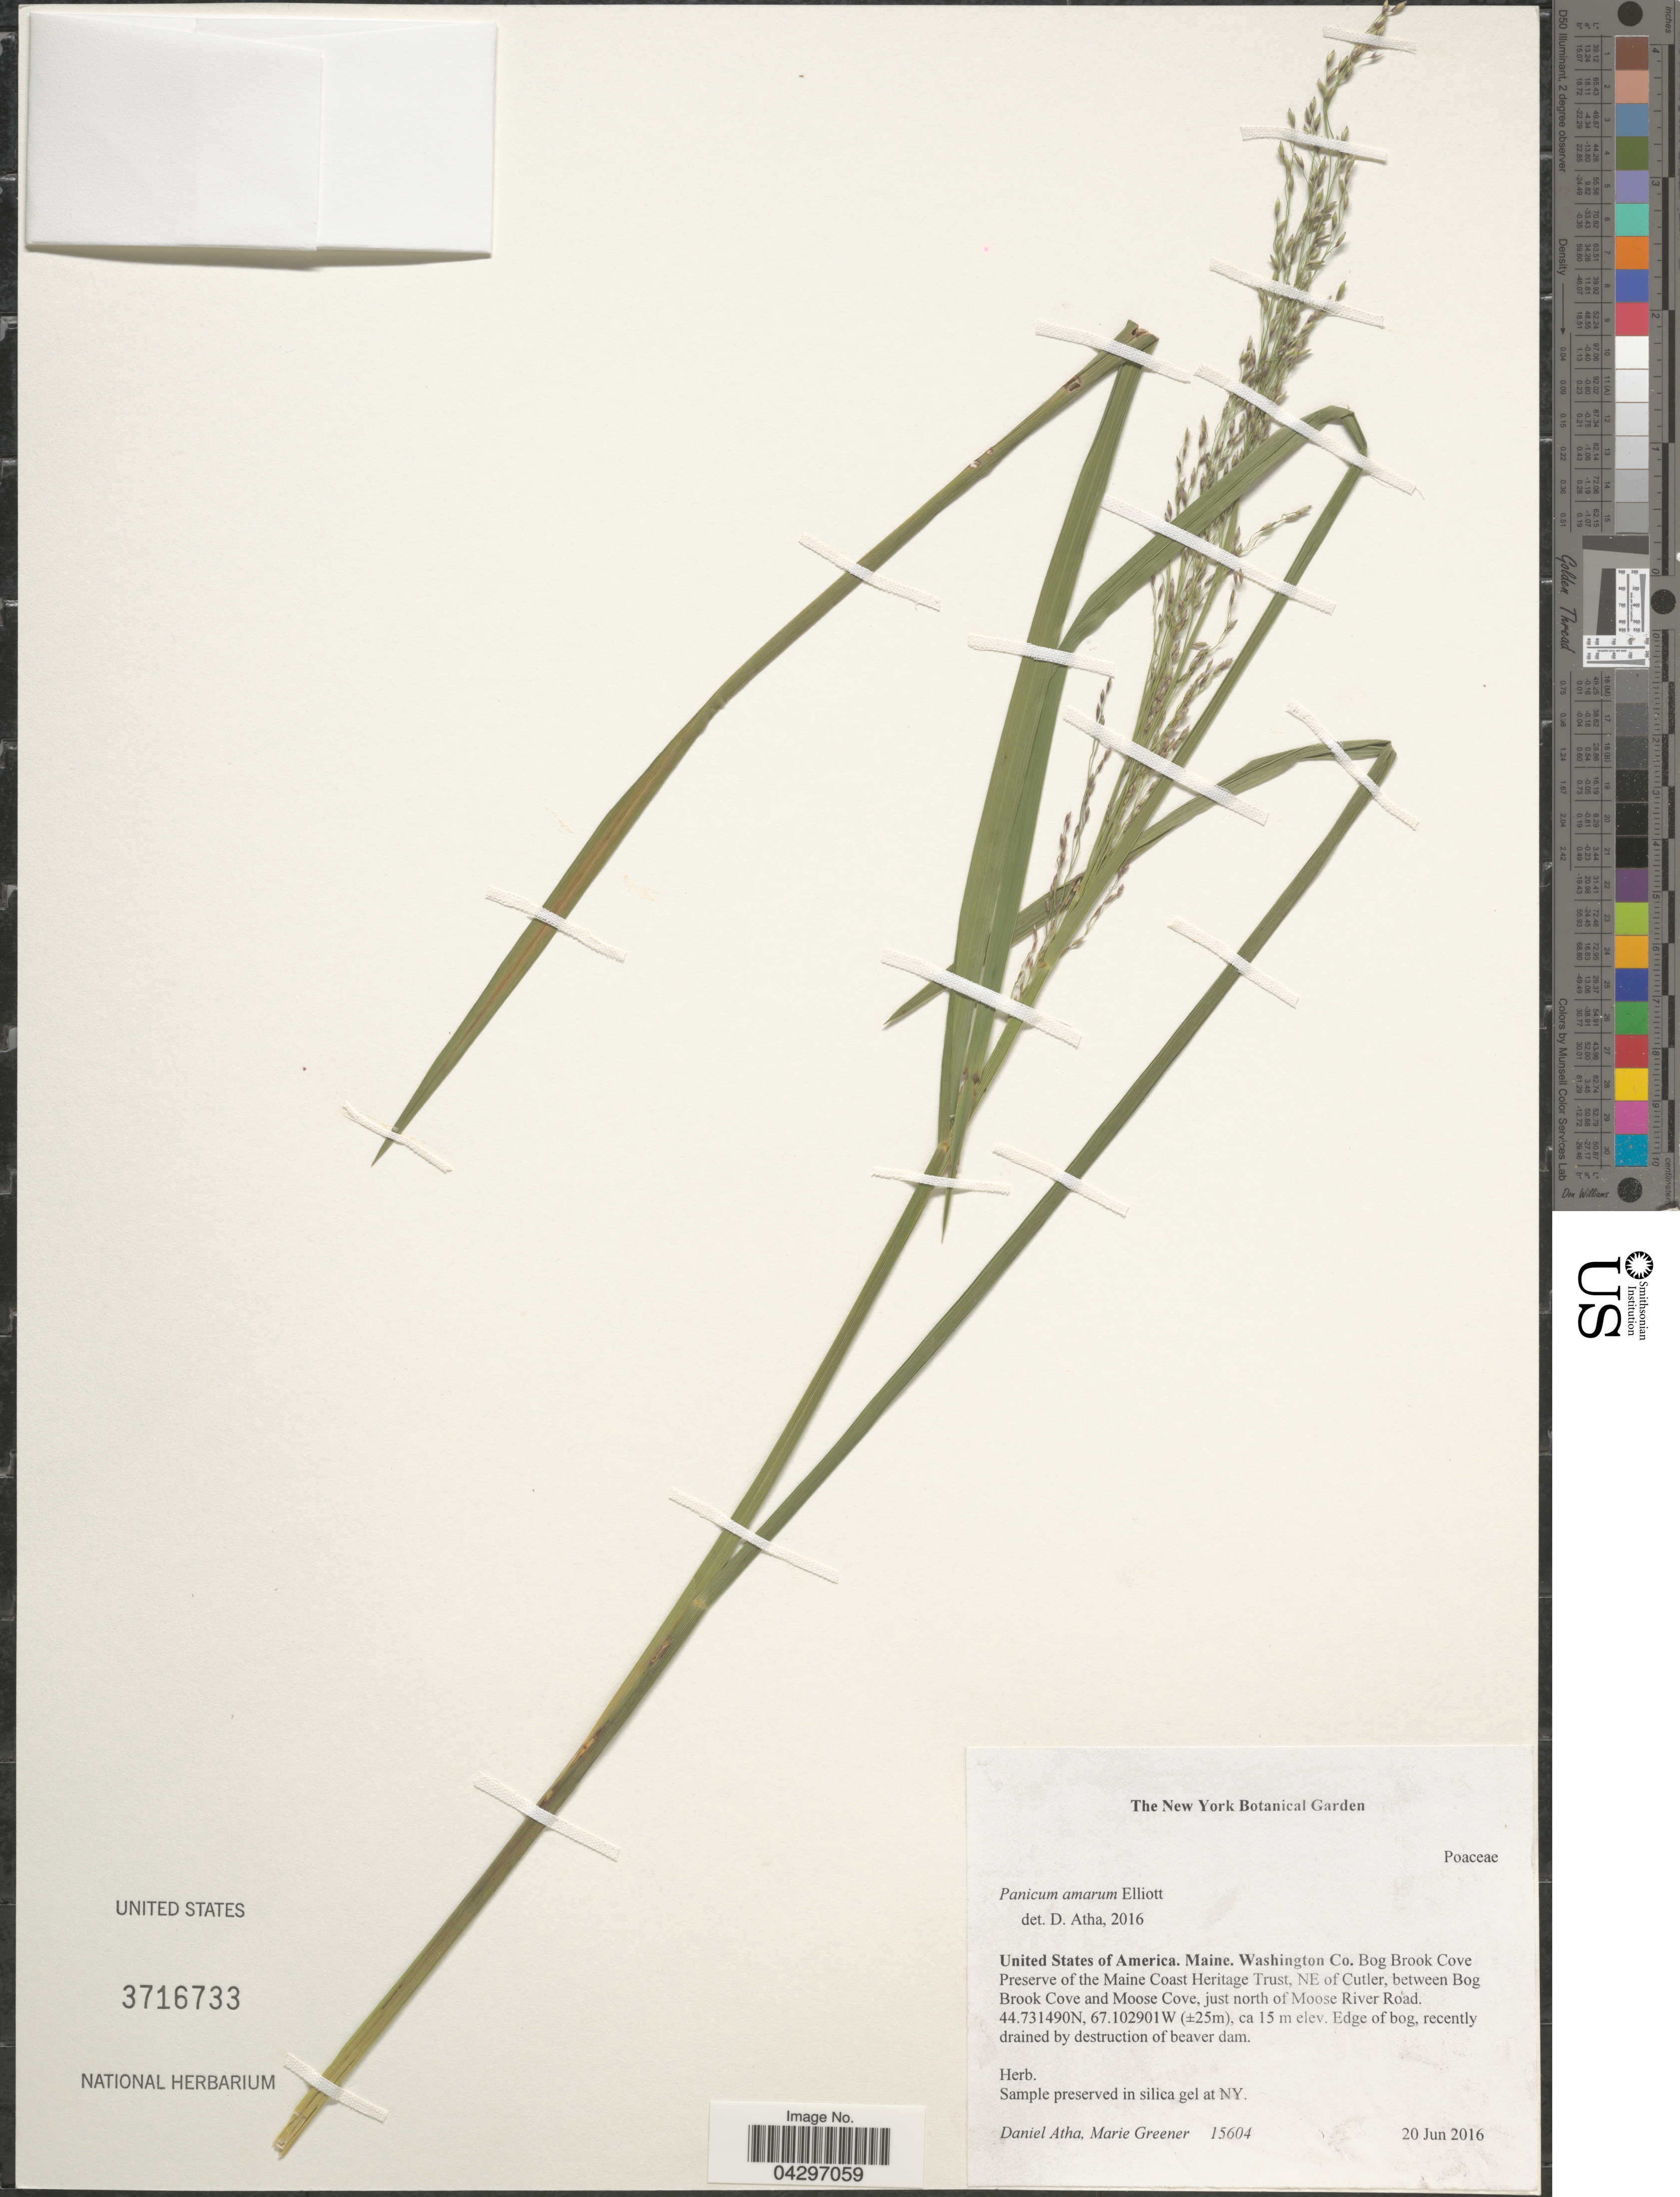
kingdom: Plantae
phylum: Tracheophyta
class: Liliopsida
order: Poales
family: Poaceae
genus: Panicum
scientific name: Panicum amarum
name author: Elliott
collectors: D. Atha & M. Greener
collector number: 15604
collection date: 2016-06-20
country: United States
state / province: Maine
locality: Washington Co. Bog Brook Cove Preserve of the Maine Coast Heritage Trust, NE of Cutler, between Bog Brook Cove and Moose Cove, just north of Moose River Road. Edge of bog, recently drained by desctruction of beaver dam.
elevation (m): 150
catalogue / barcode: US 3716733